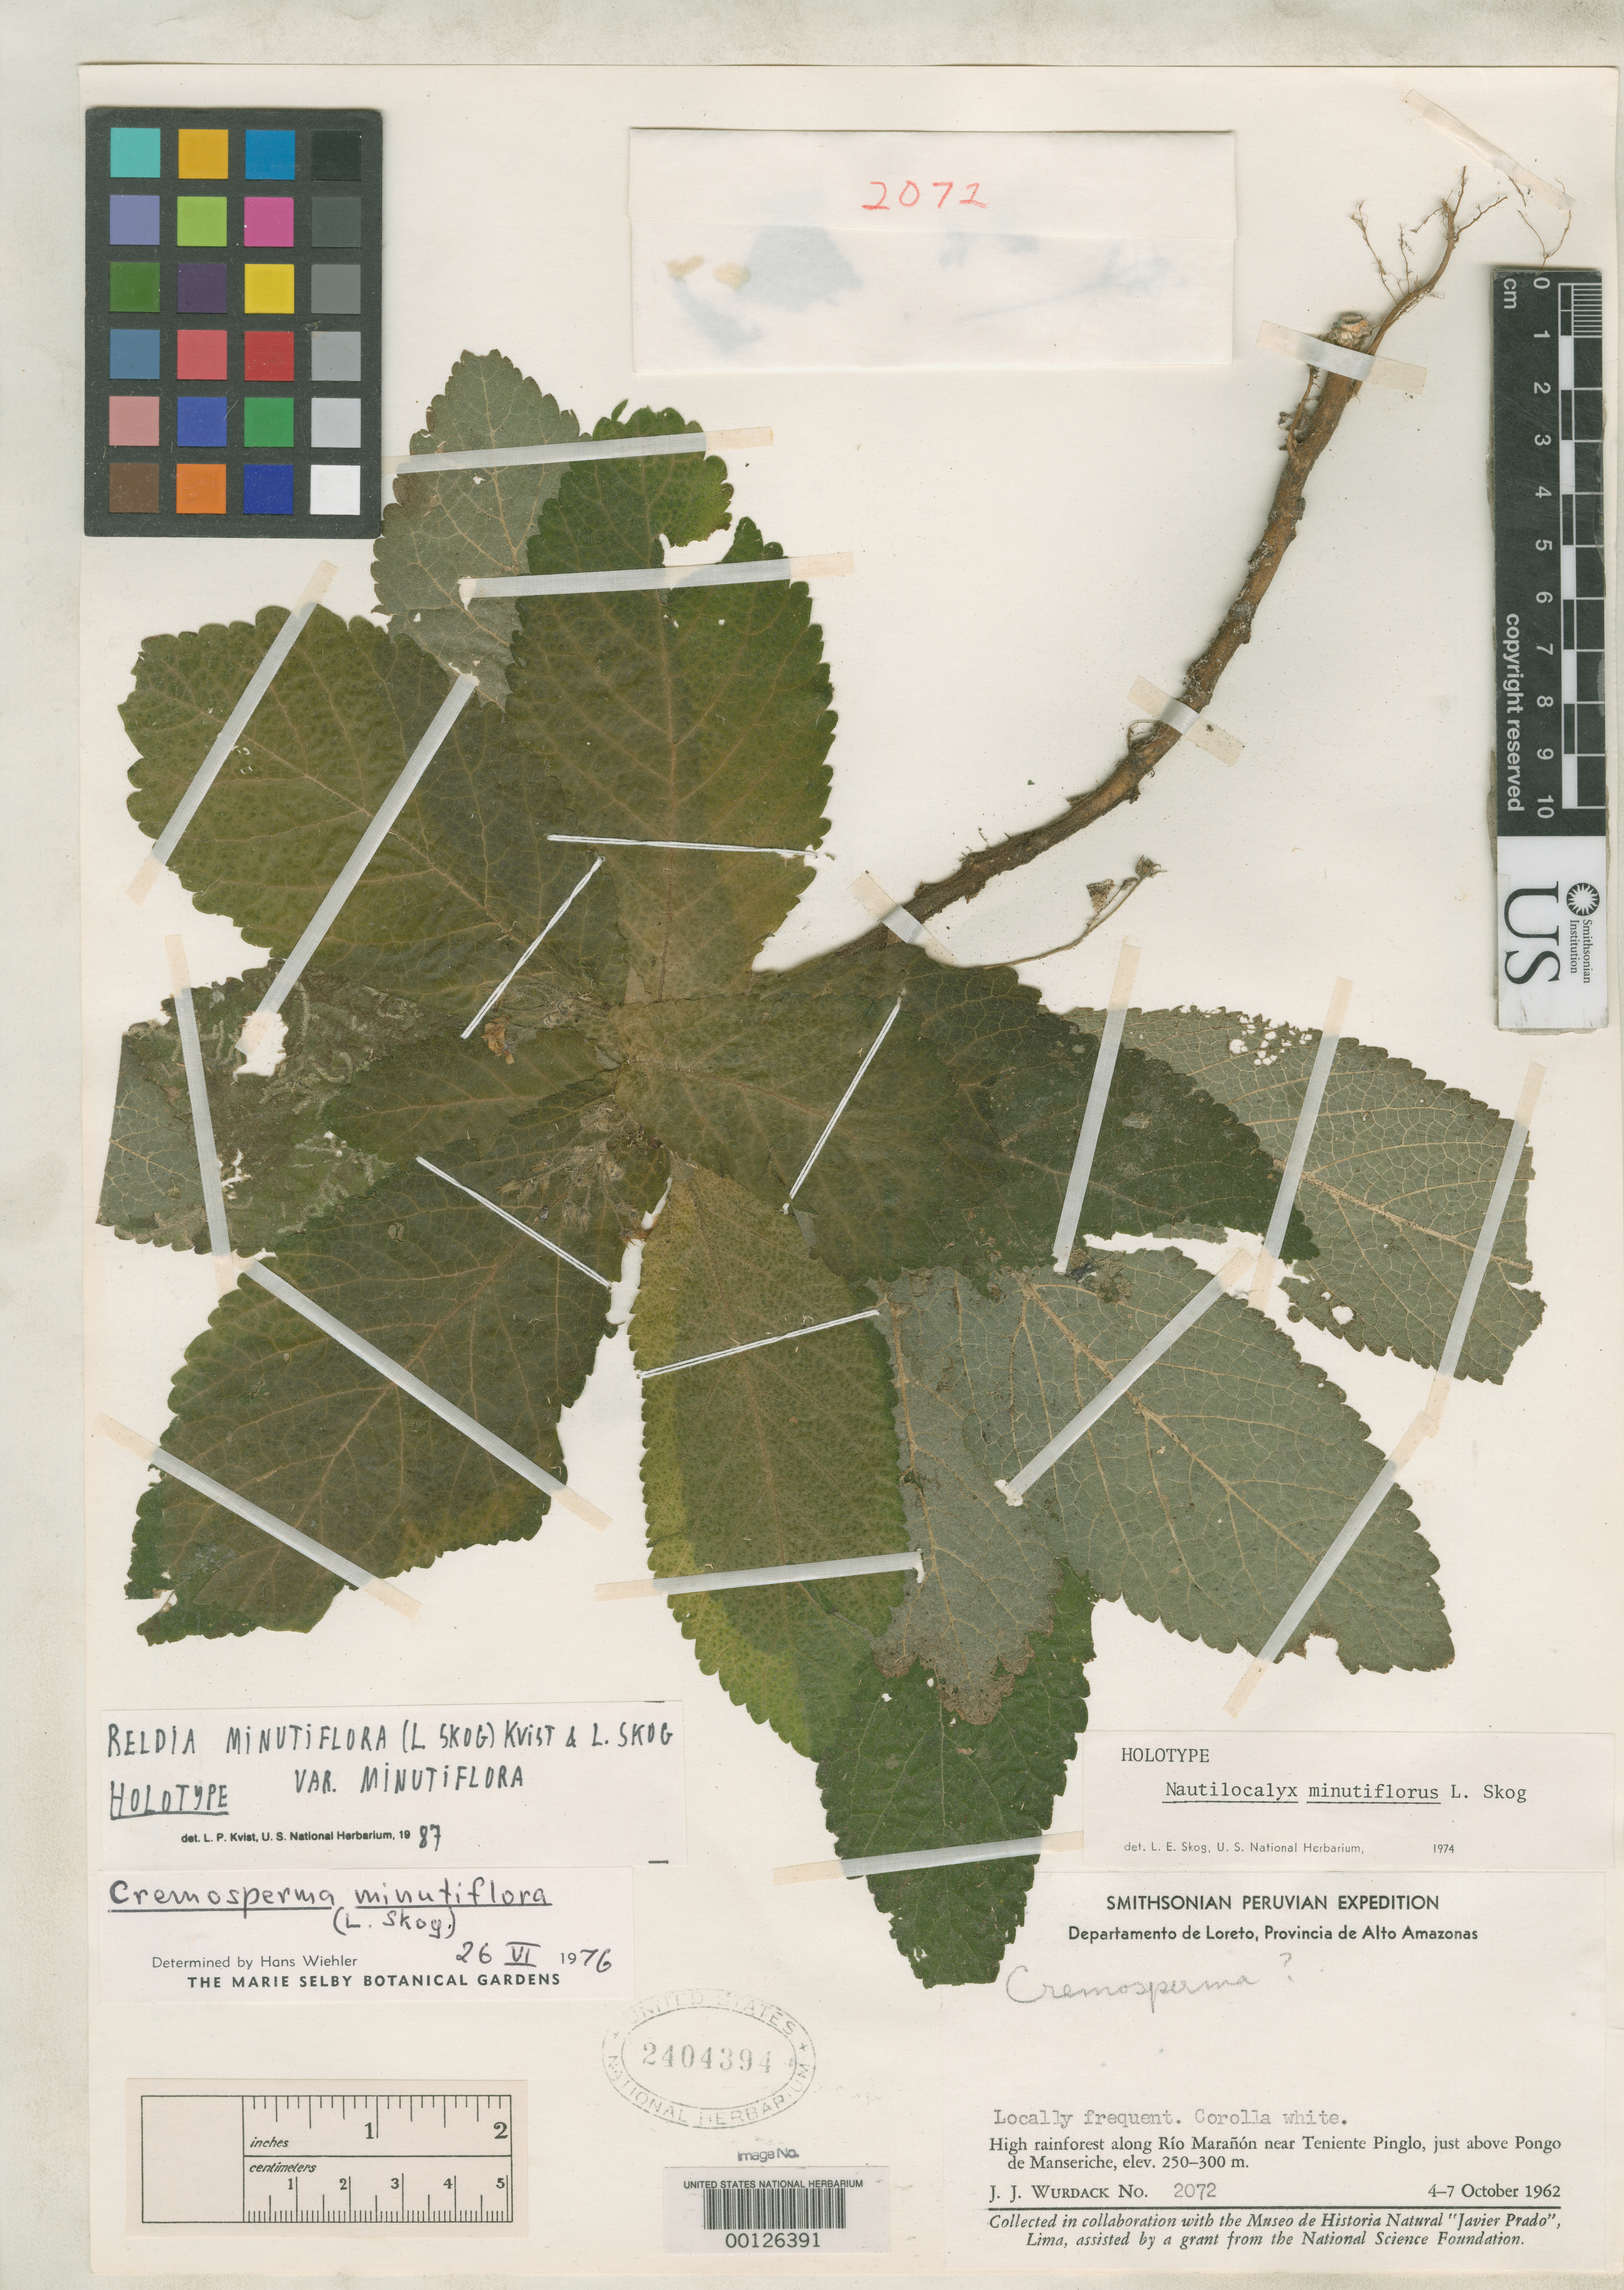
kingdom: Plantae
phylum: Tracheophyta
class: Magnoliopsida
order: Lamiales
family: Gesneriaceae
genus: Nautilocalyx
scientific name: Nautilocalyx minutiflorus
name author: L.E. Skog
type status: Holotype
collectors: J. J. Wurdack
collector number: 2072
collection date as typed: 04 Oct 1962 to 07 Oct 1962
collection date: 1962-10-04/1962-10-07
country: Peru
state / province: Loreto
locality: Alto Amazonas, Rio Maranon, near Teniente Pinglo.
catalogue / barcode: US 2404394